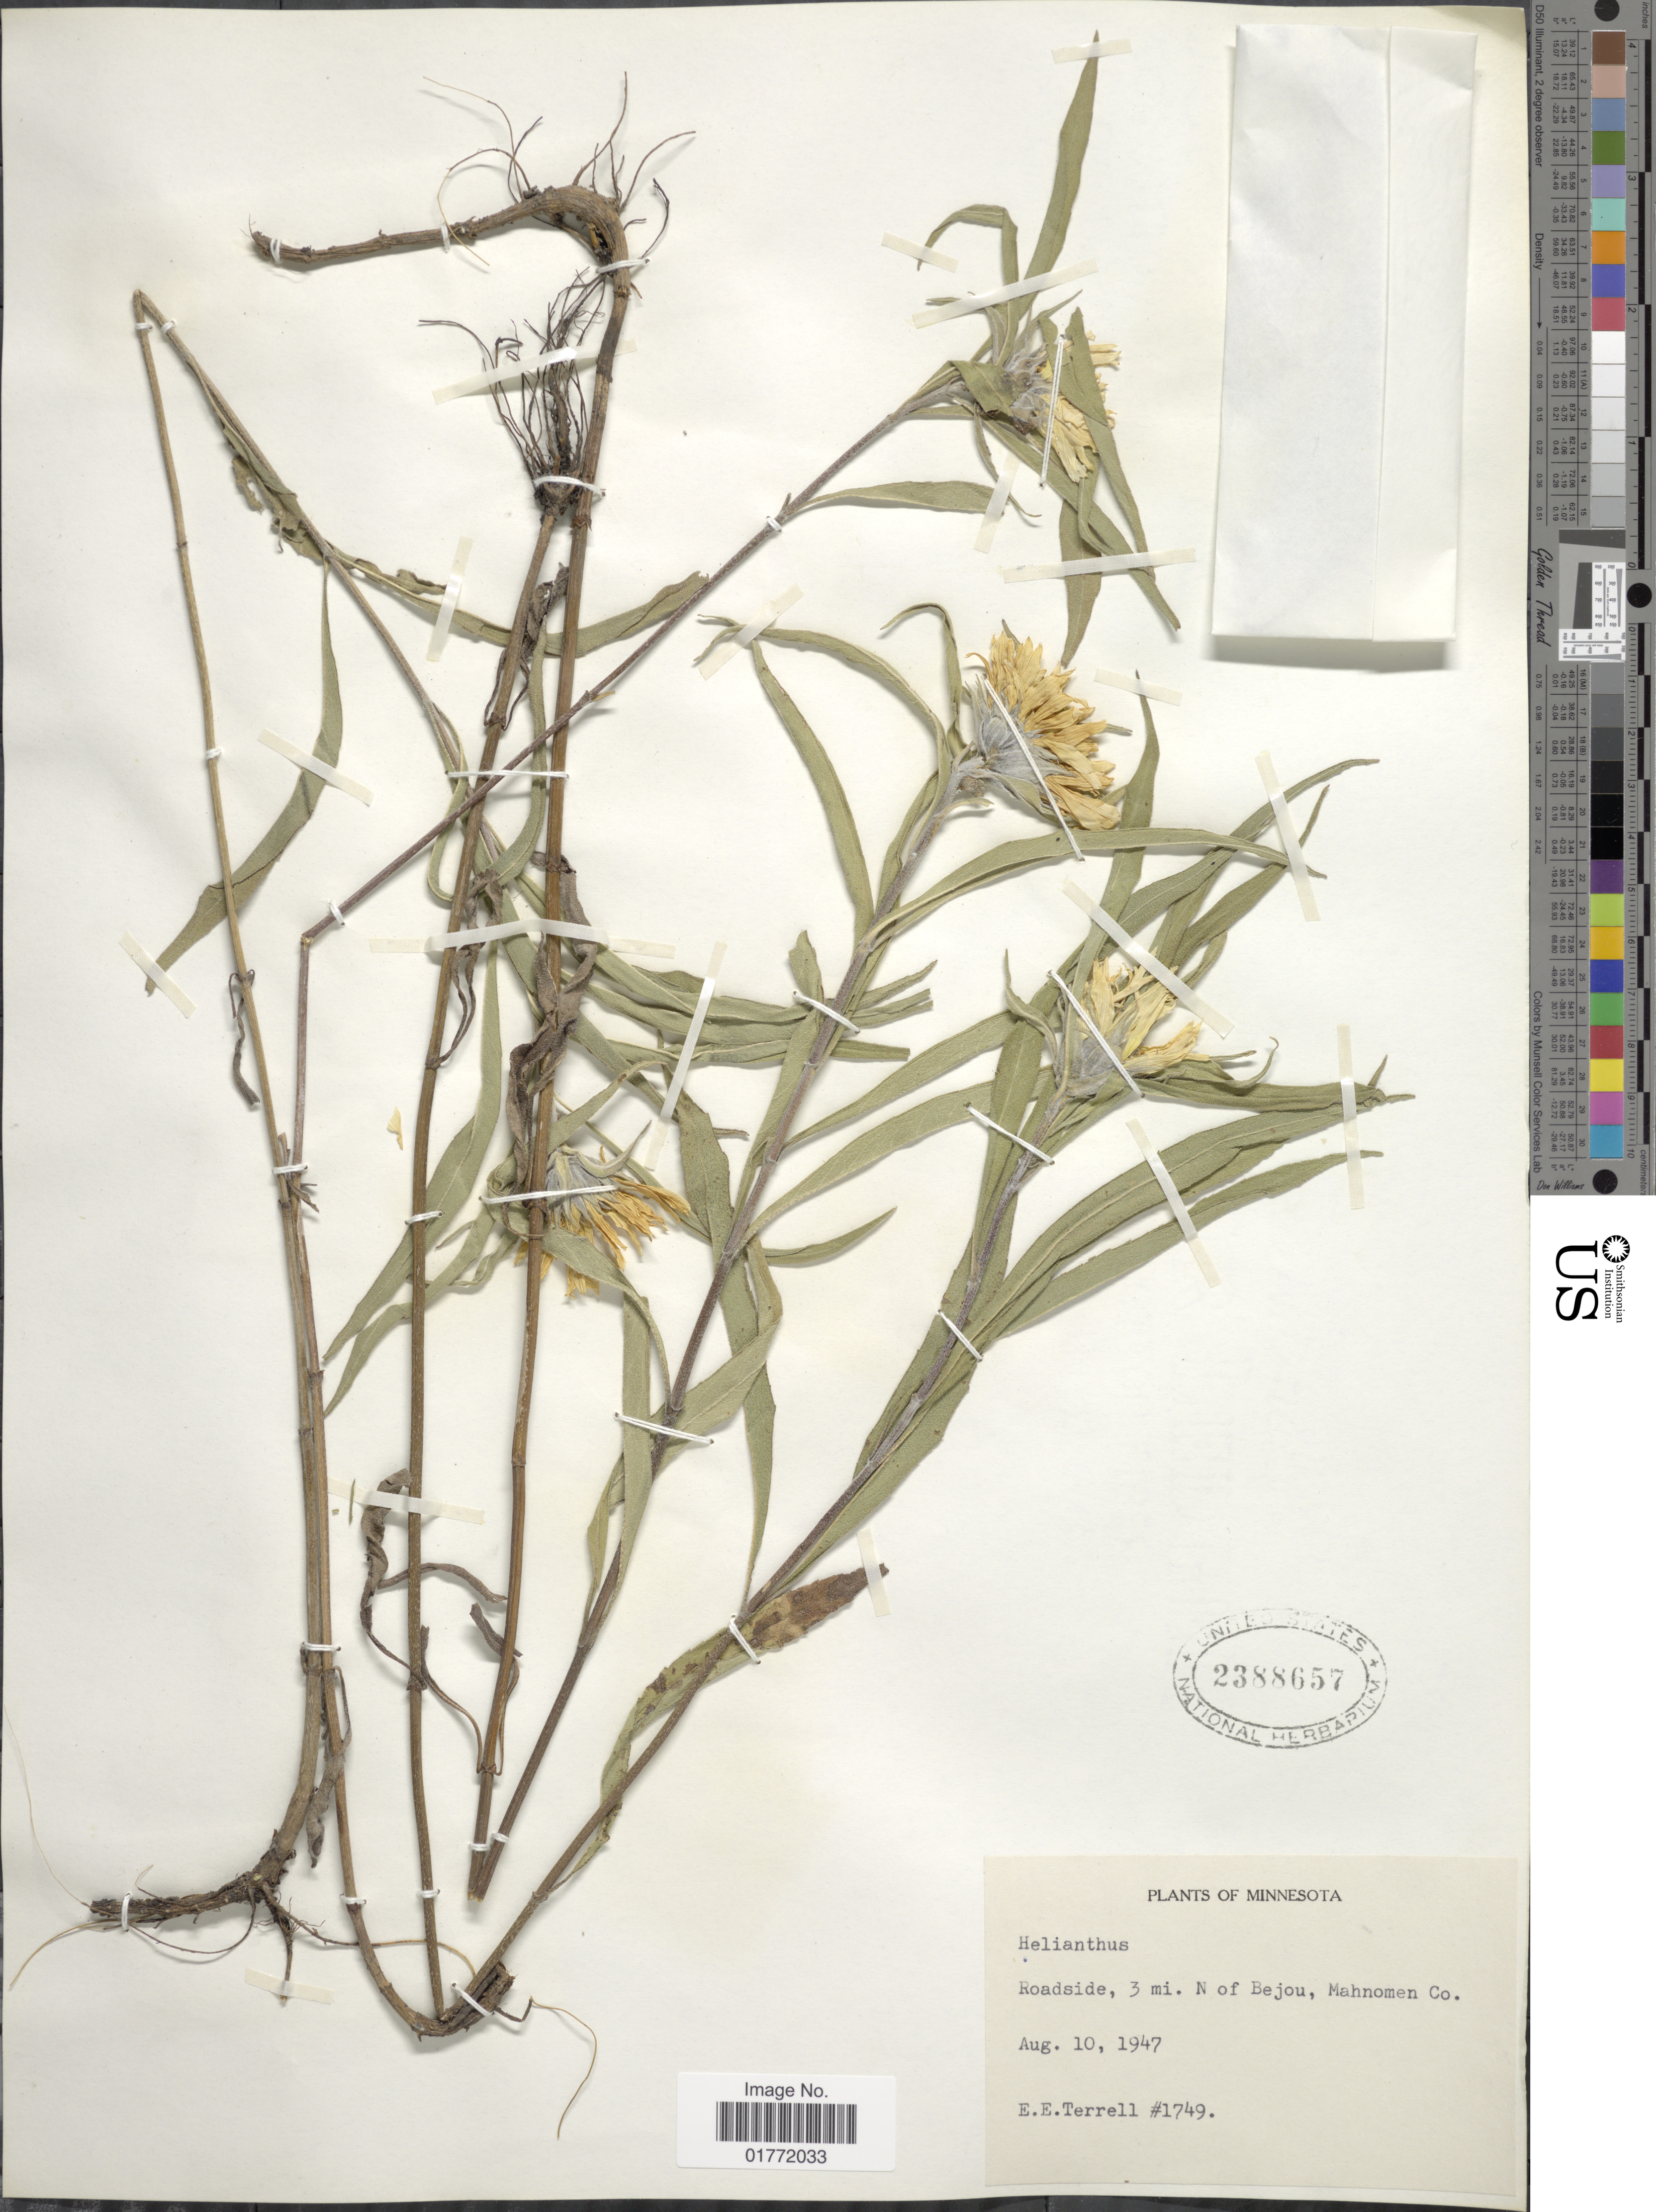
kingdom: Plantae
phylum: Tracheophyta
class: Magnoliopsida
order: Asterales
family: Asteraceae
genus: Helianthus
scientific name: Helianthus sp.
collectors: E. E. Terrell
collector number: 1749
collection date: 1947-08-10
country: United States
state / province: Minnesota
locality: Roadside 3 mi. N of Bejou, Mahnomen Co.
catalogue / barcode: US 2388657